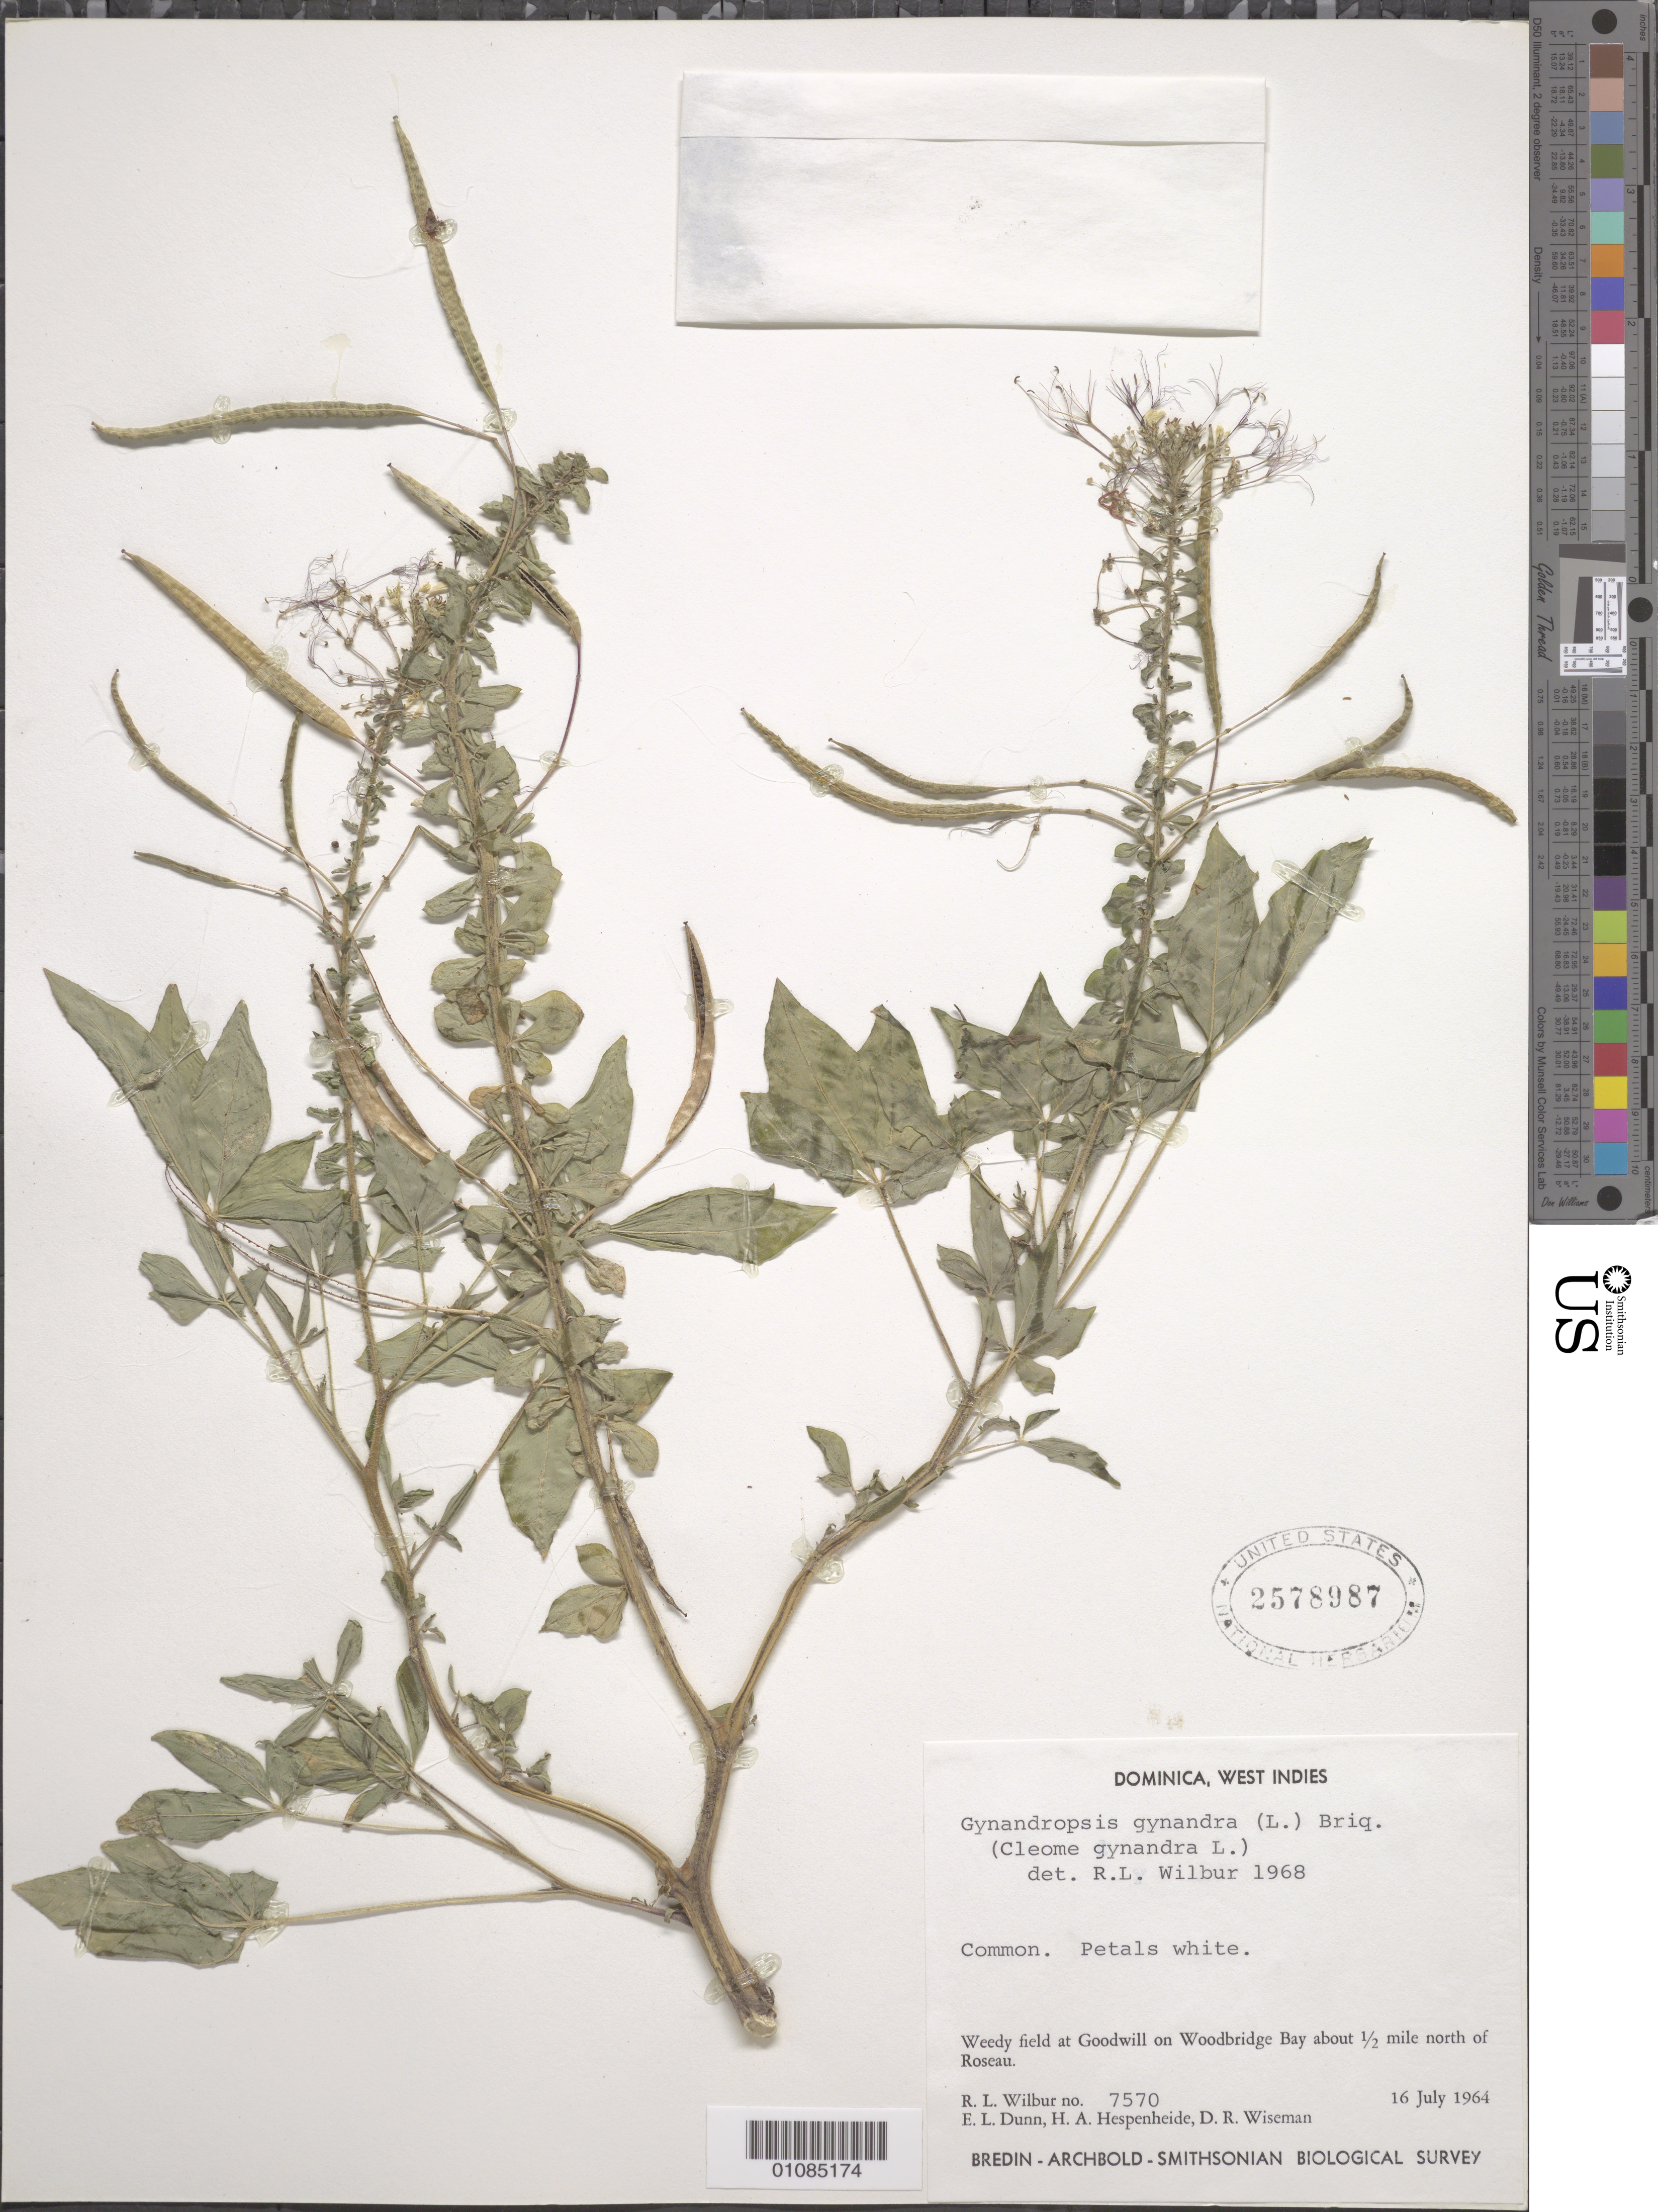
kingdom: Plantae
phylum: Tracheophyta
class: Magnoliopsida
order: Brassicales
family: Cleomaceae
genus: Gynandropsis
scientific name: Gynandropsis gynandra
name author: (L.) Briq.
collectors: R. L. Wilbur, E. Dunn, H. A. Hespenheide & D. R. Wiseman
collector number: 7570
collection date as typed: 16 Jul 1964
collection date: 1964-07-16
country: Dominica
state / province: St. George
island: Dominica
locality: Weedy field at Goodwill on Woodbridge Bay about 1/2 mile N of Roseau.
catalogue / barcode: US 2578987